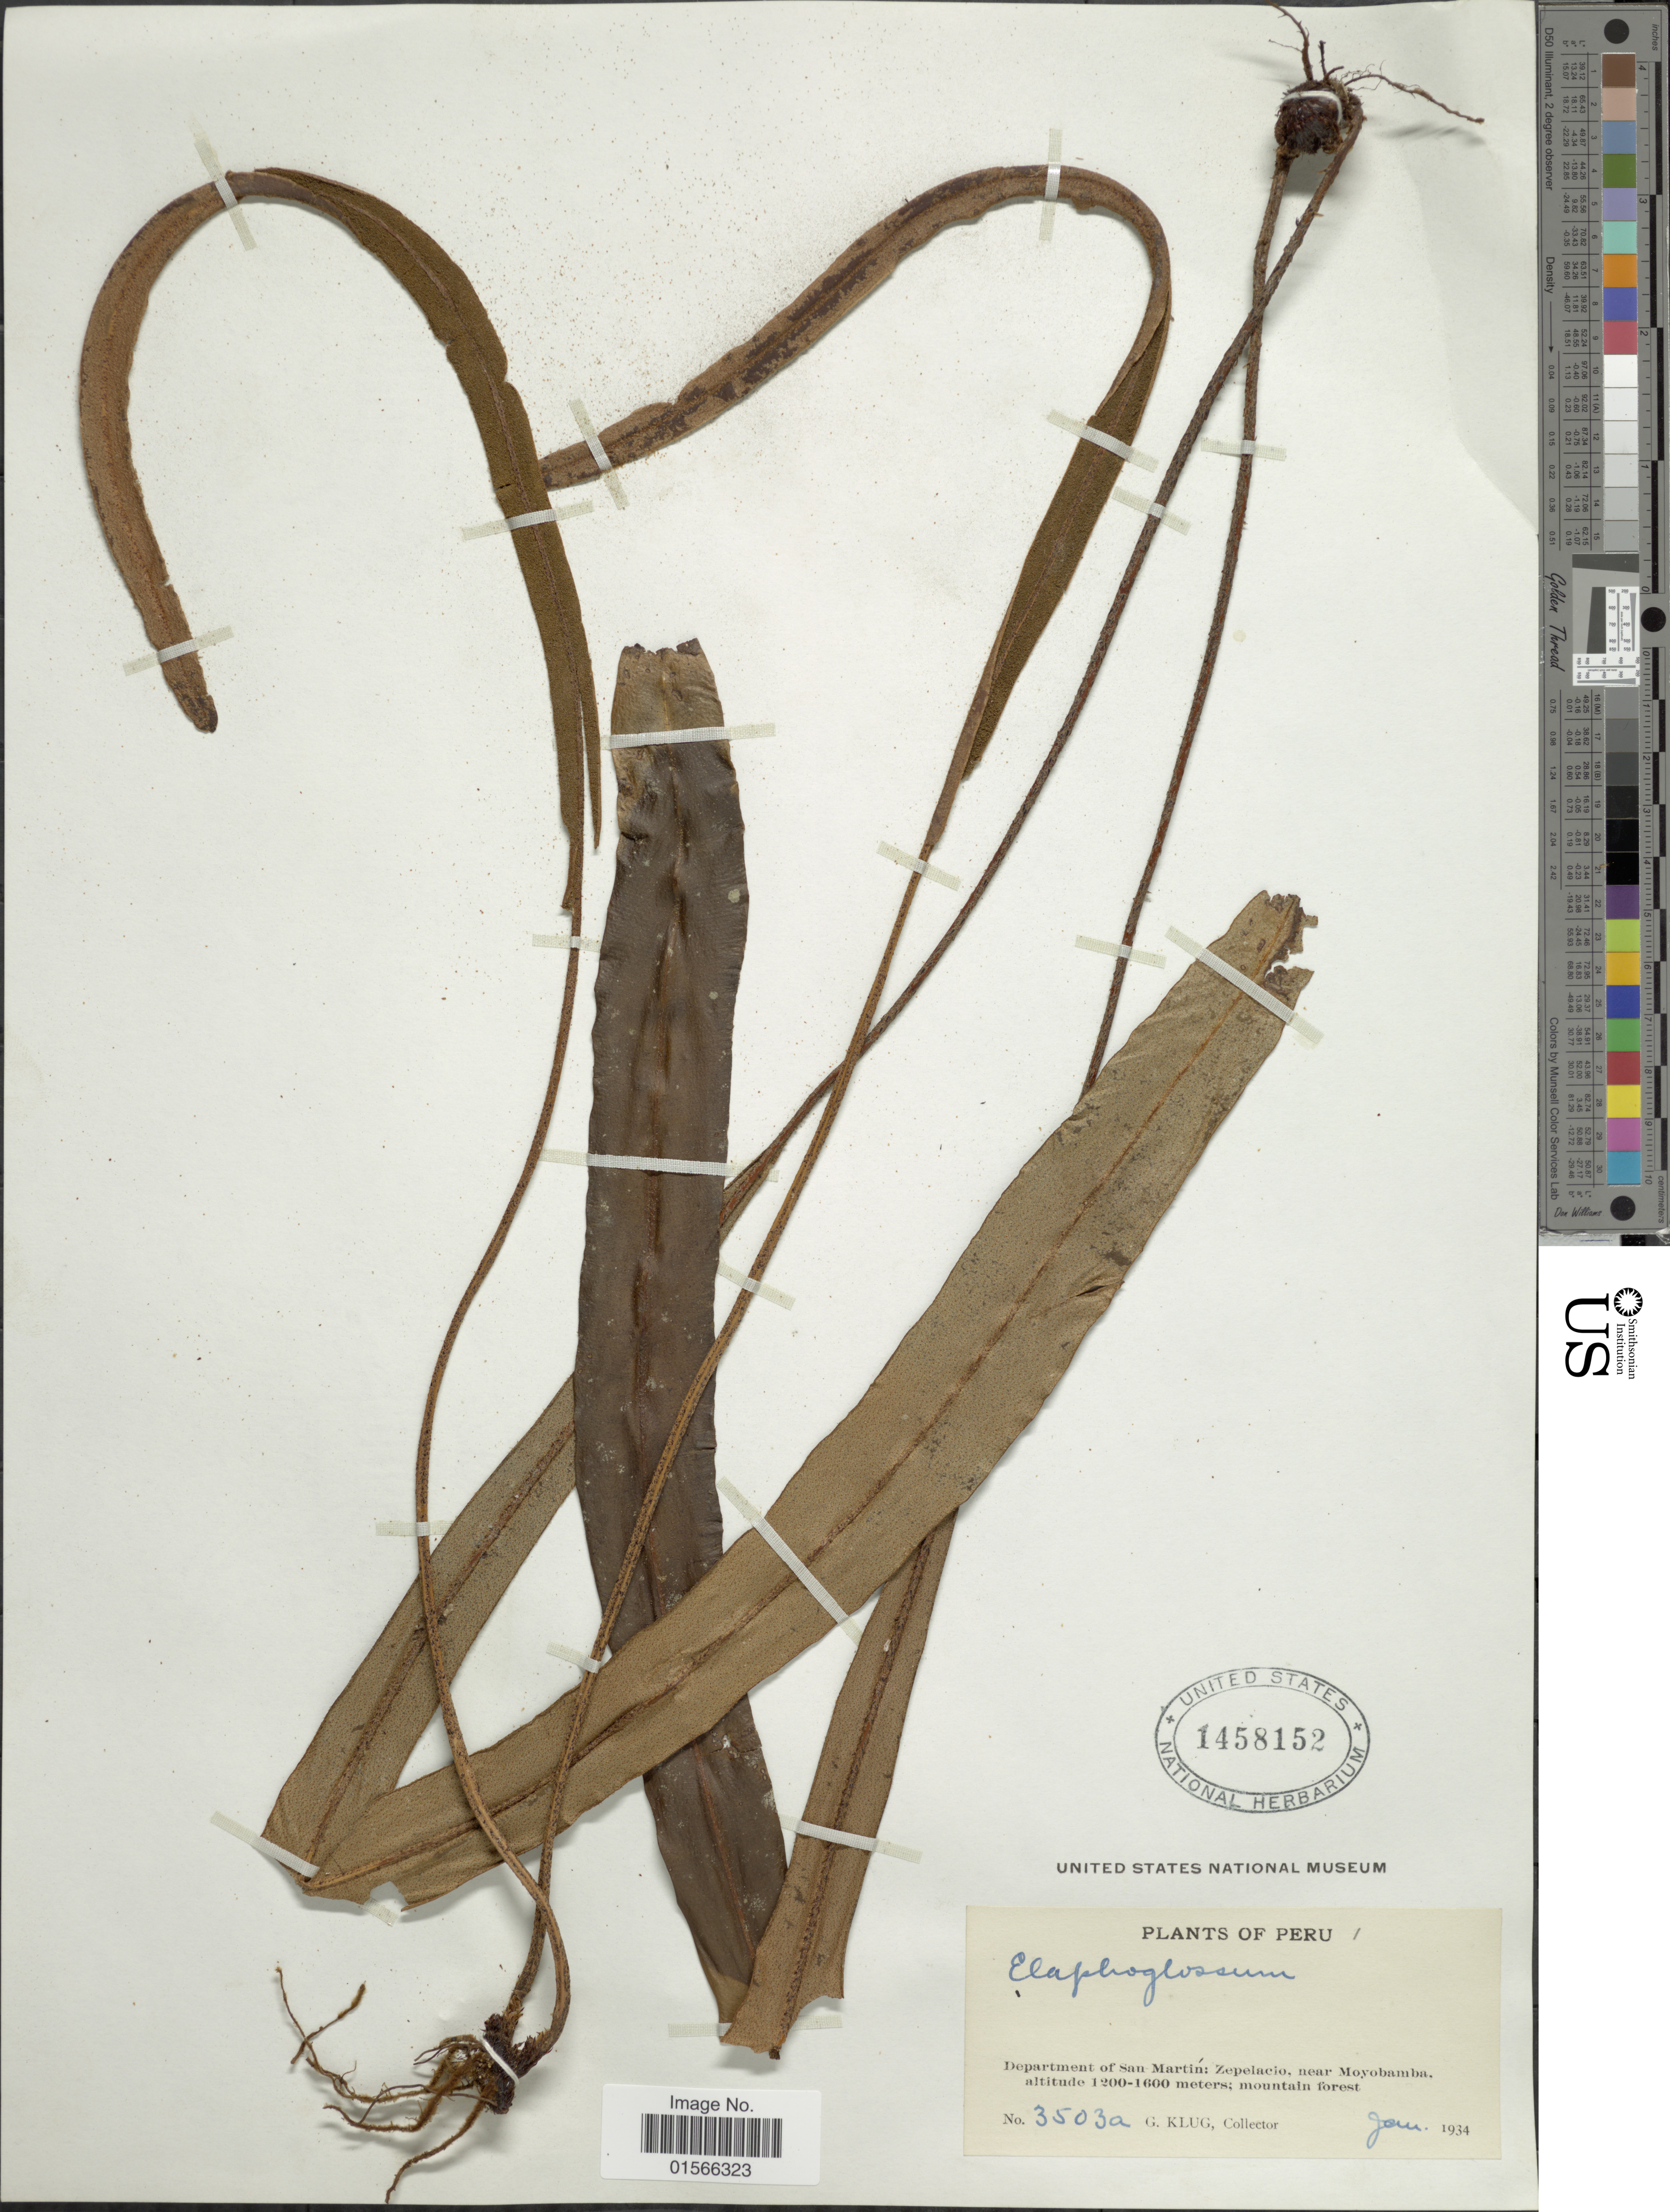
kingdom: Plantae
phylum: Tracheophyta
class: Polypodiopsida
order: Polypodiales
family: Dryopteridaceae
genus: Elaphoglossum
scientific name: Elaphoglossum cuspidatum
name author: (Willd.) T. Moore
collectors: G. Klug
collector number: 3503a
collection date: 1934-01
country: Peru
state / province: San Martín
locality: Department of San Martín: Zepelacioa, near Moyobamba, mountain forest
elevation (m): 1200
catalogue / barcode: US 1458152